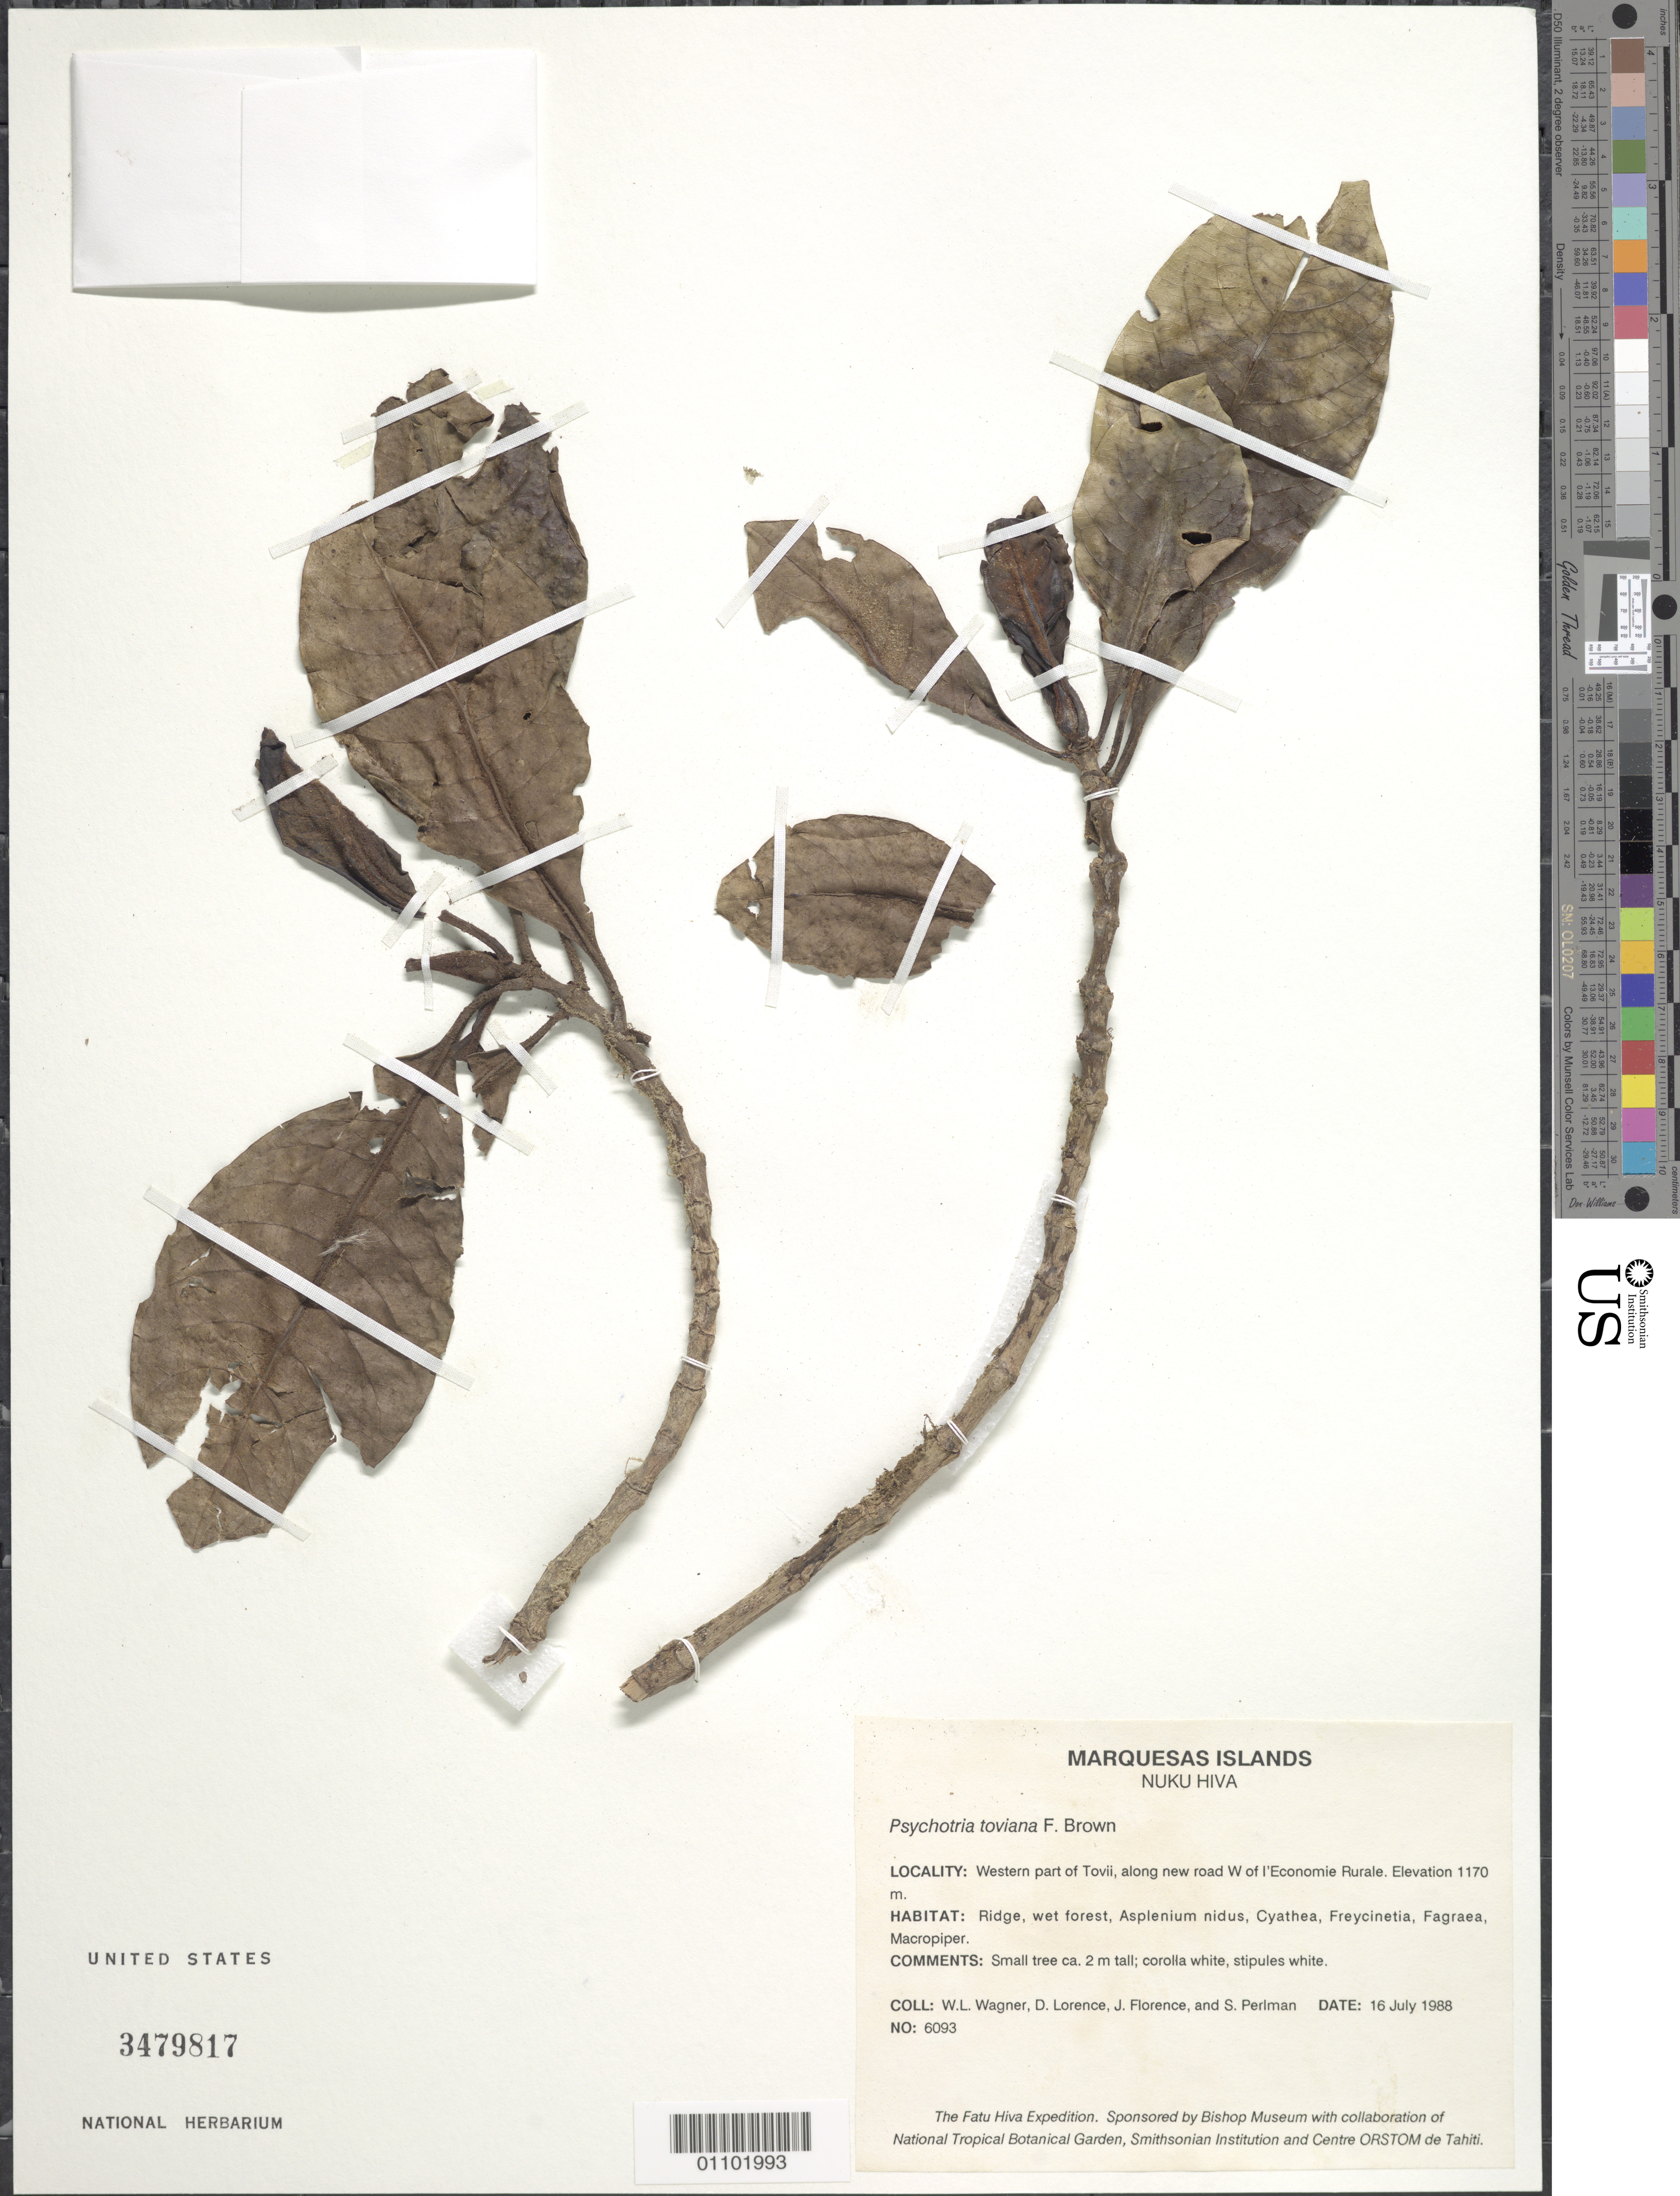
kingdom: Plantae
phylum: Tracheophyta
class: Magnoliopsida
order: Gentianales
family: Rubiaceae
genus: Psychotria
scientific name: Psychotria toviana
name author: F. Br.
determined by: Lorence, David H.; Wagner, W. H.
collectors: W. L. Wagner, D. Lorence, J. Florence & S. P. Perlman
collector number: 6093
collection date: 1988-07-16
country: French Polynesia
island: Nuku Hiva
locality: W part of Toovii, along new road W of l'Economie Rurale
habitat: Ridge, wet forest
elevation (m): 1170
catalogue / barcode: US 3479817